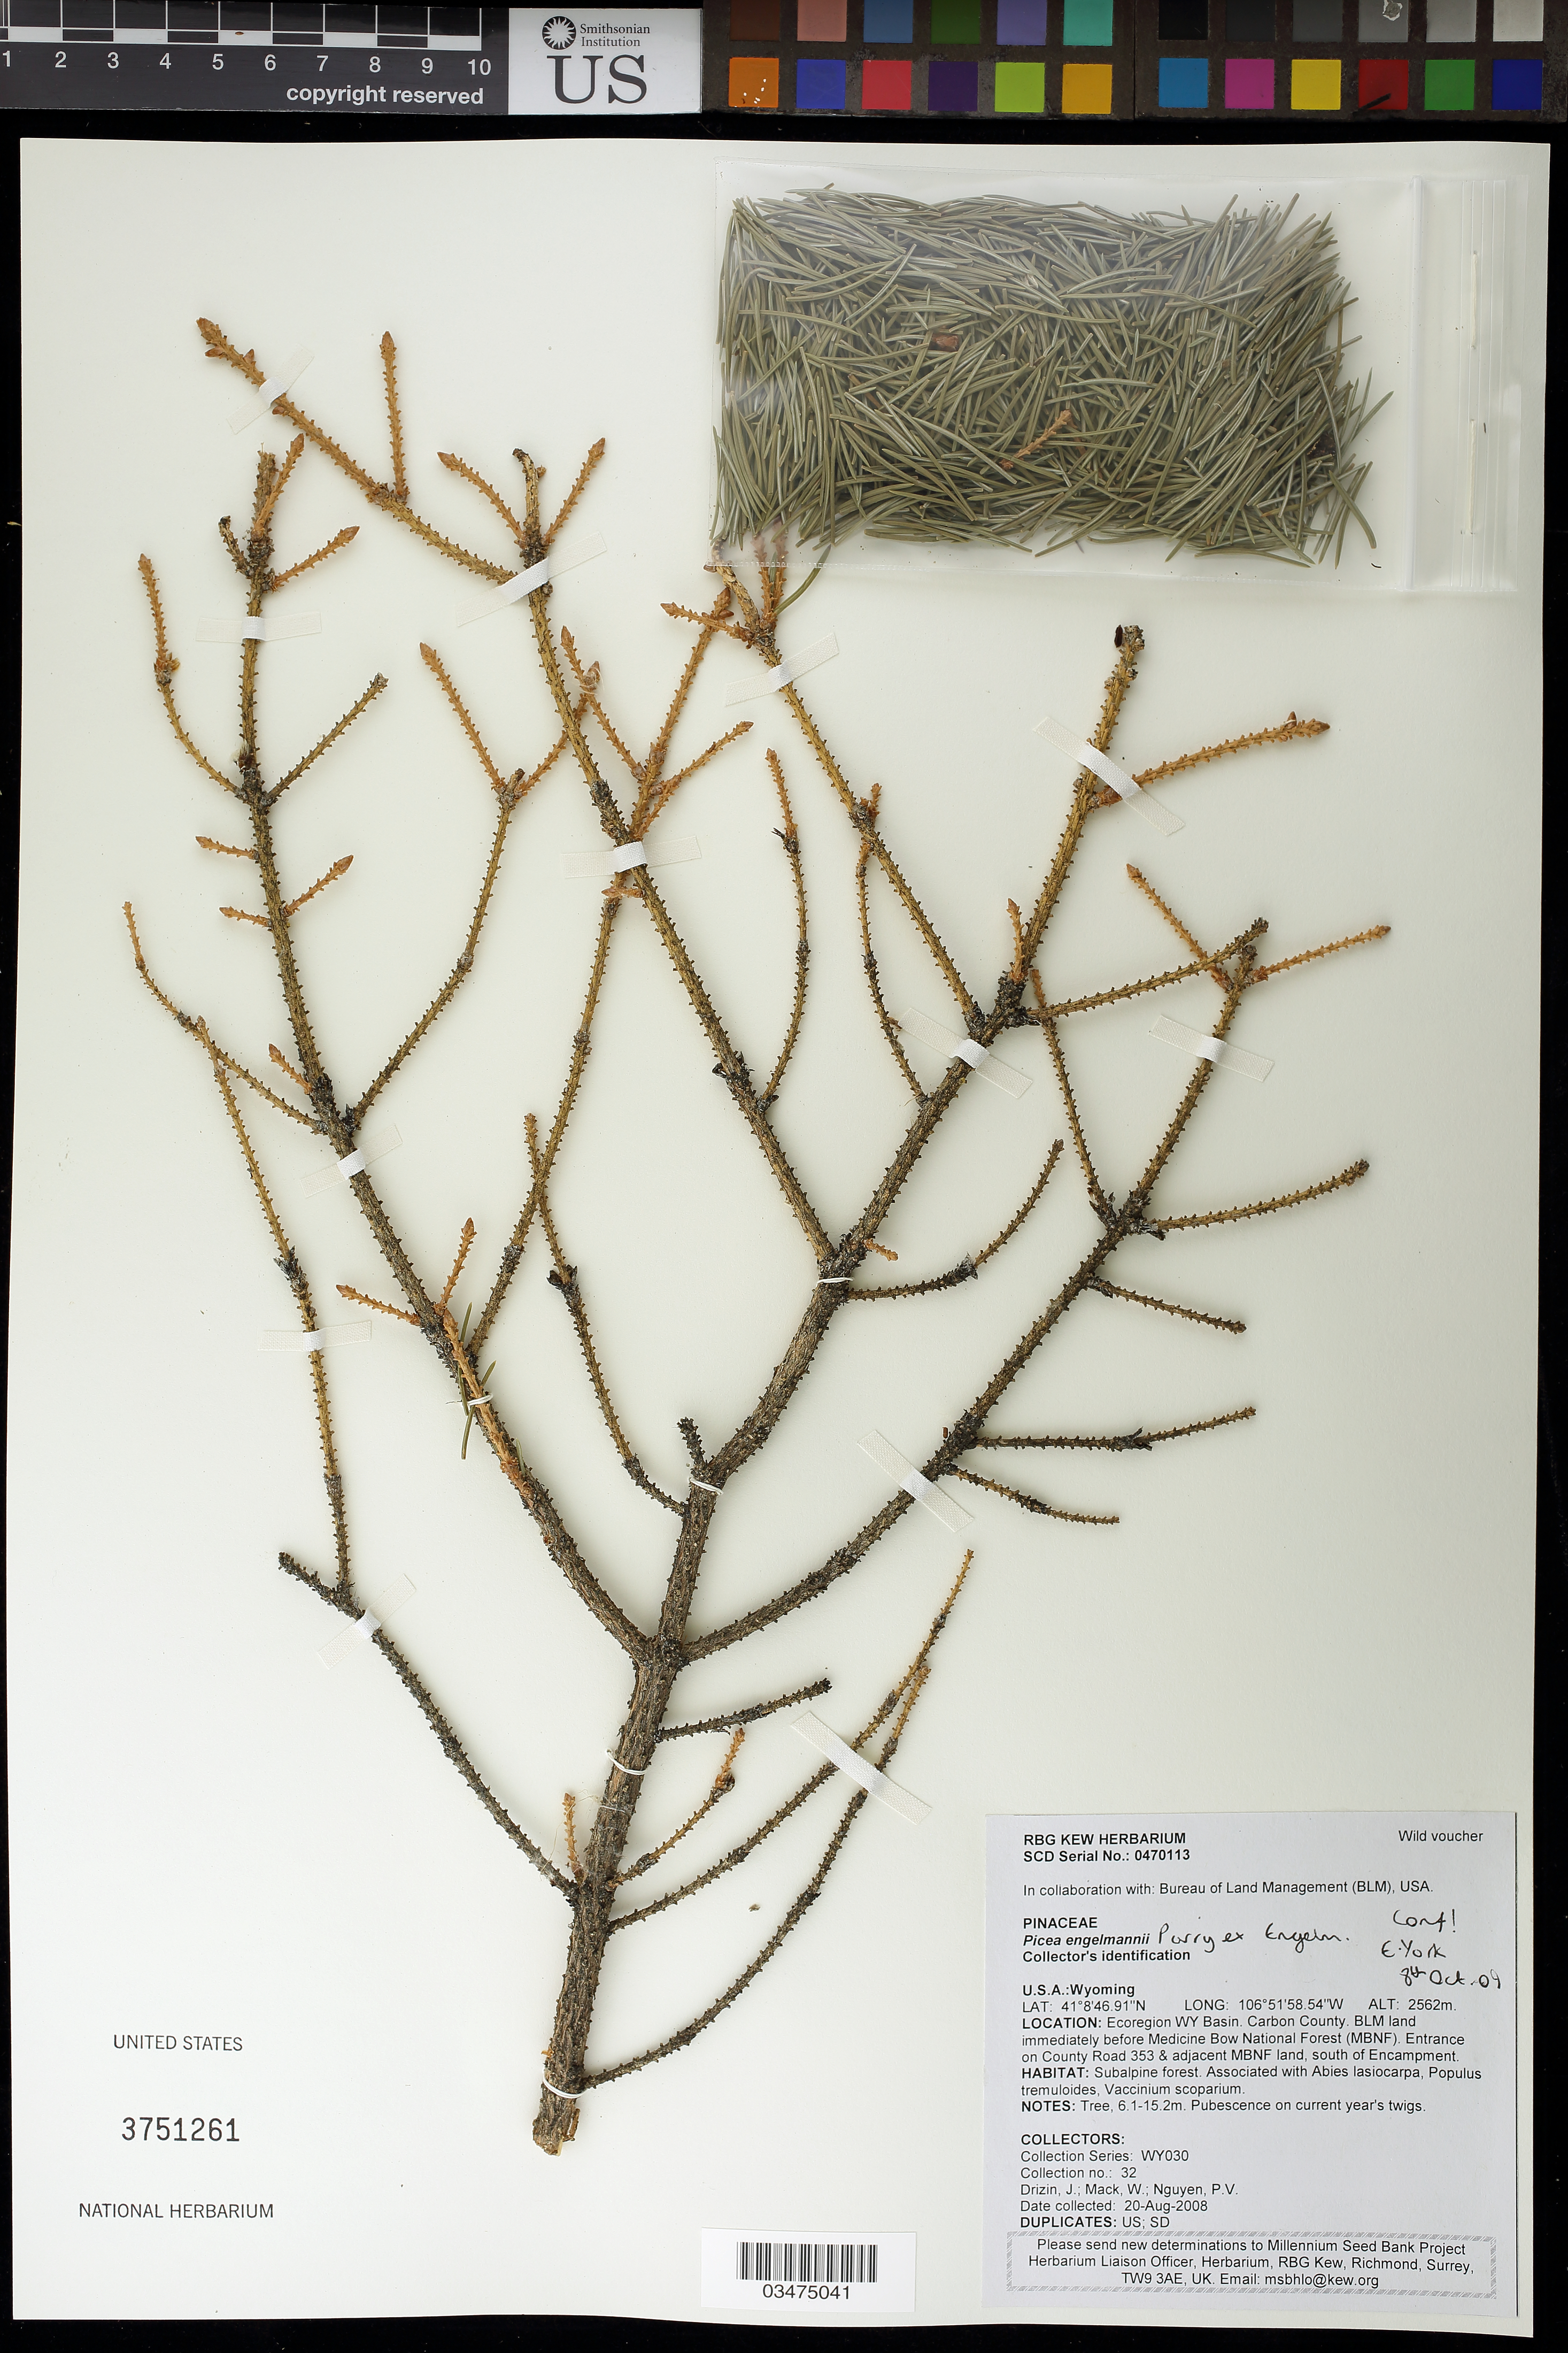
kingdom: Plantae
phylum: Tracheophyta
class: Pinopsida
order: Pinales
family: Pinaceae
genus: Picea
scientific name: Picea engelmannii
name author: Parry ex Engelm.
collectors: J. Drizin, W. Mack & P. Nguyen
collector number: WY030-32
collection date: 2008-08-20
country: United States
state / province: Wyoming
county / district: Carbon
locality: BLM land before Medicine Bow National Forest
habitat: Subalpine forest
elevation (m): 2562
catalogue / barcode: US 3751261